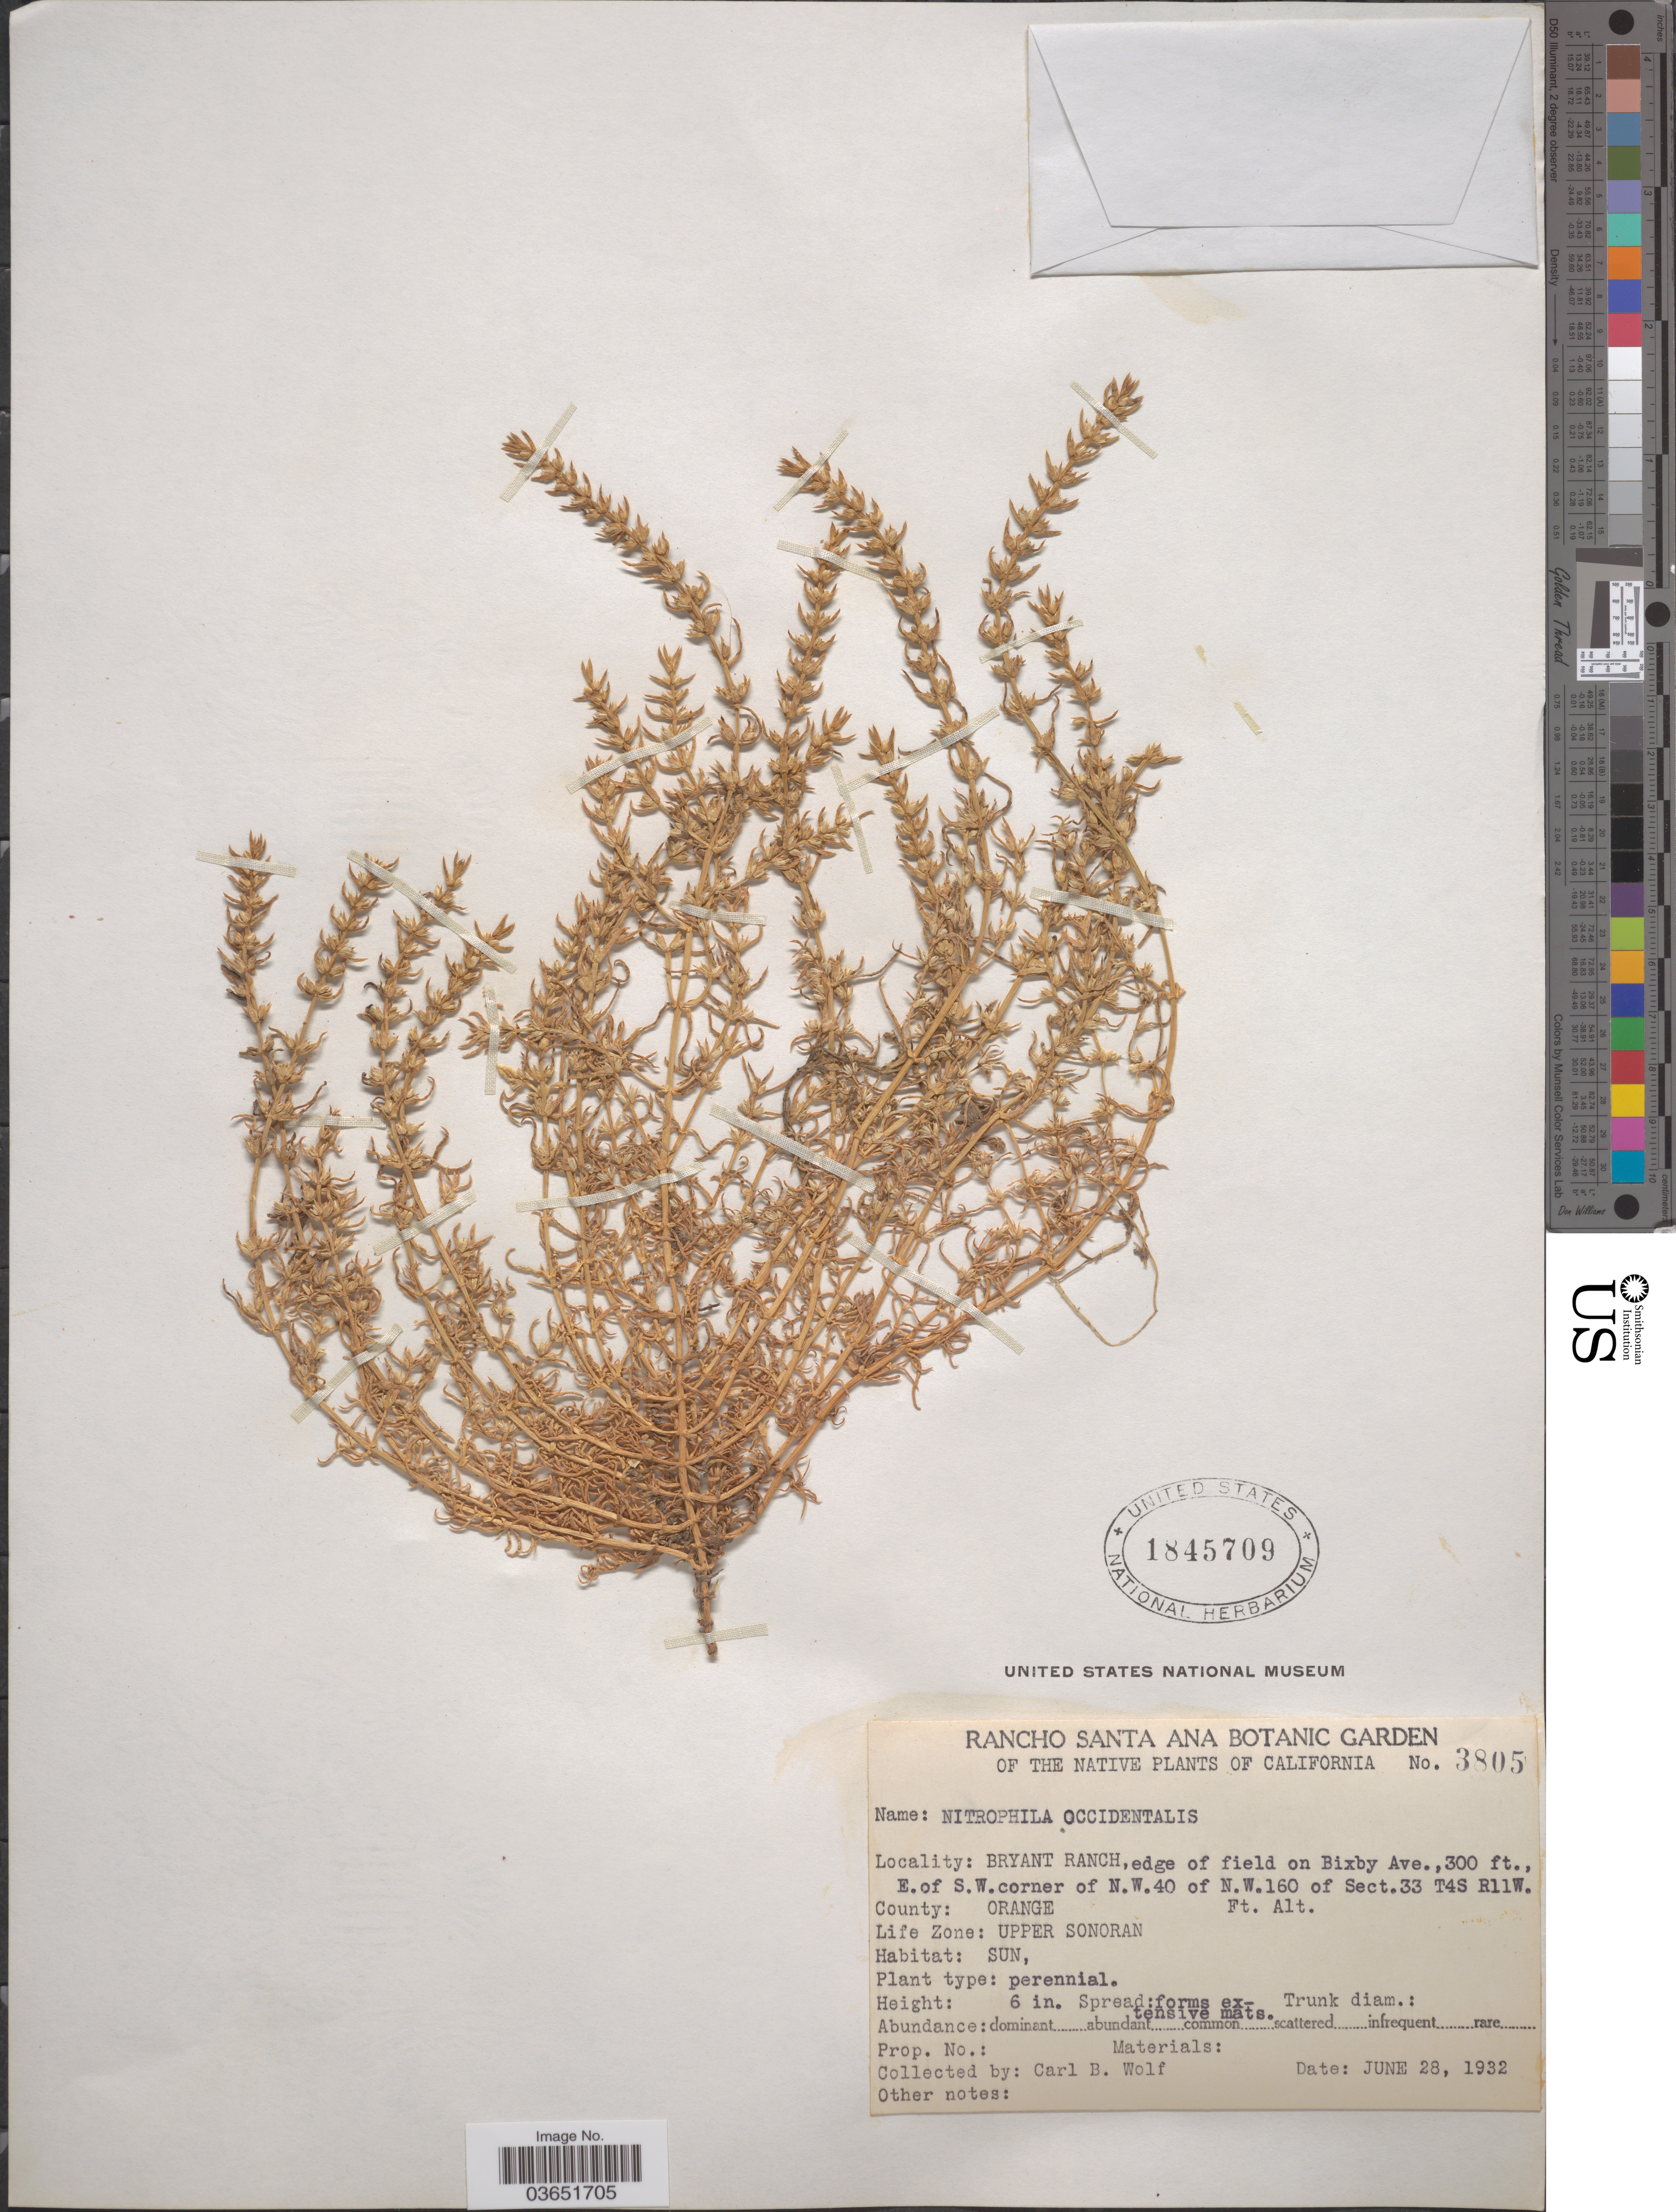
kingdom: Plantae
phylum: Tracheophyta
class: Magnoliopsida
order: Caryophyllales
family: Amaranthaceae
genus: Nitrophila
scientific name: Nitrophila occidentalis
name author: (Moq.) S. Watson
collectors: C. B. Wolf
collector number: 3805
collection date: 1932-06-28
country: United States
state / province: California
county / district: Orange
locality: Bryant Ranch, edge of field on Bixby Ave., 300 ft., E. of S.W. corner of N.W. 40 of N.W.160 of Sect. 33 T4S R11W. County: Orange. Life Zone: Upper Sonoran.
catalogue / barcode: US 1845709